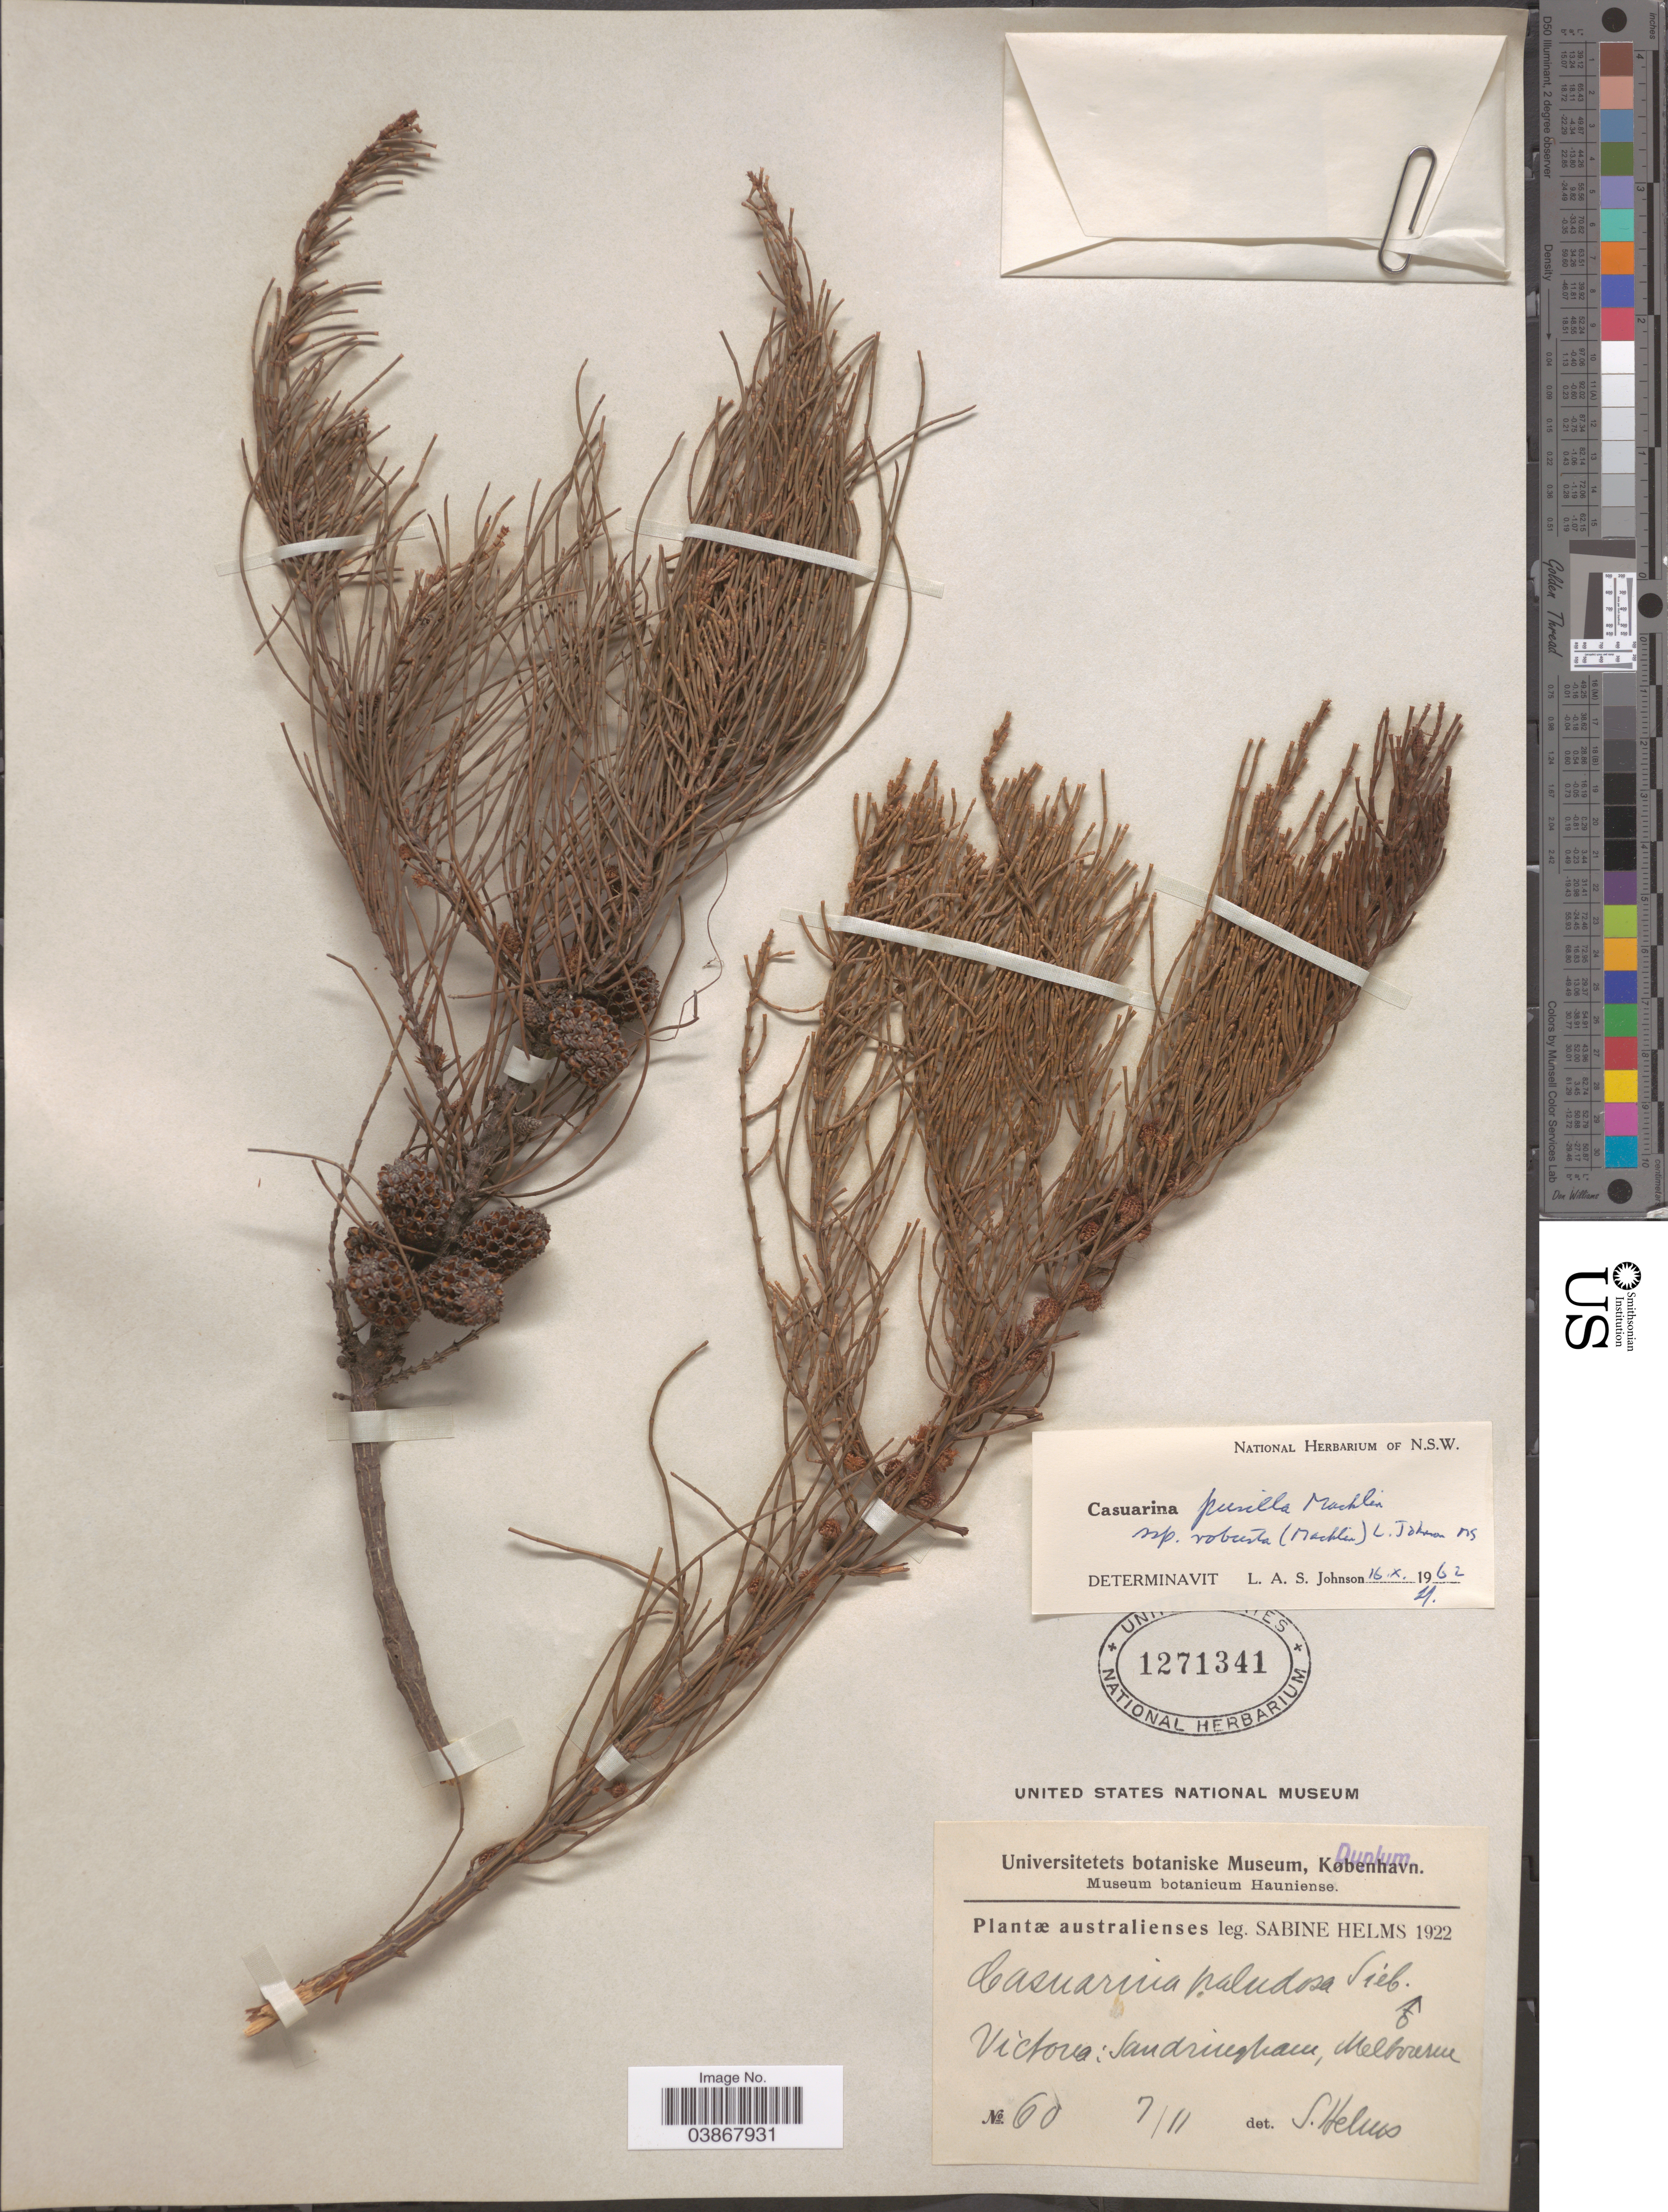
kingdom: Plantae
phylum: Tracheophyta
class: Magnoliopsida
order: Fagales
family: Casuarinaceae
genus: Casuarina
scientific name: Casuarina pusilla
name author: Macklin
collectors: S. Helms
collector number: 60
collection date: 1922-11-07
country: Australia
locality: Victoria: Sandringham, Melbourne.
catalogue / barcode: US 1271341